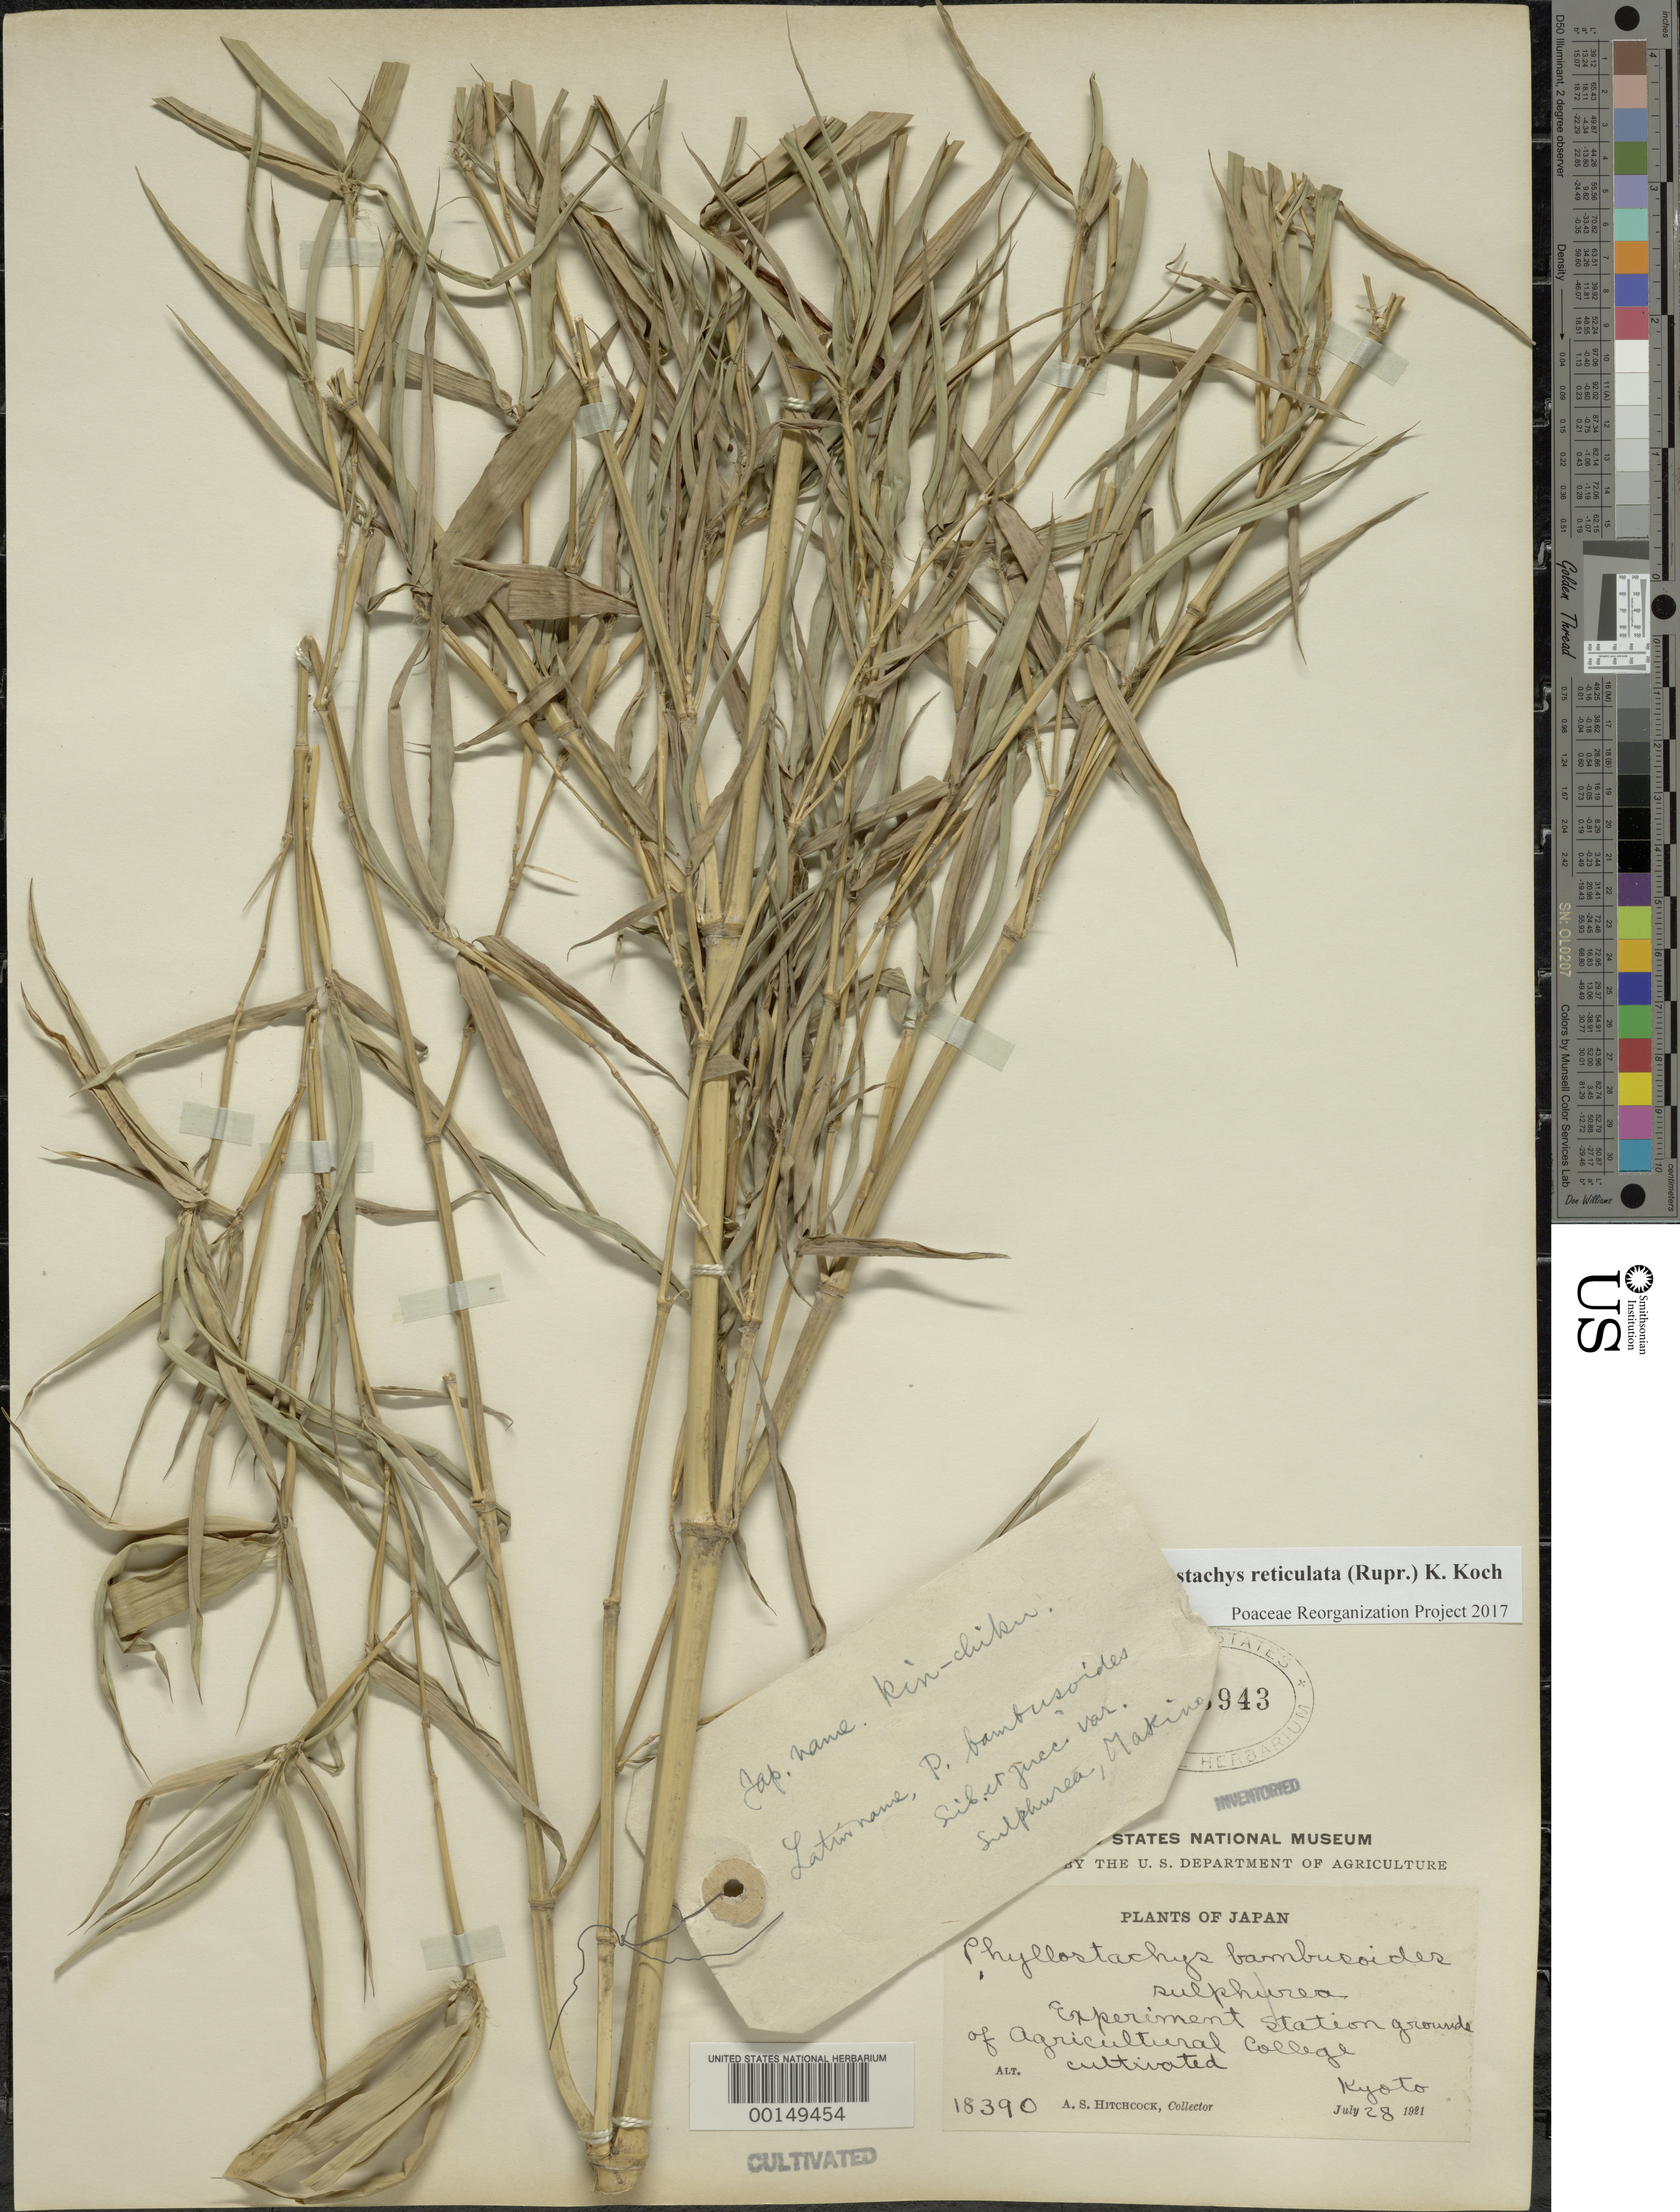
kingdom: Plantae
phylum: Tracheophyta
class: Liliopsida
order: Poales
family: Poaceae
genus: Phyllostachys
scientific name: Phyllostachys reticulata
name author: (Rupr.) K. Koch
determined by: Poaceae Reorganization Project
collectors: A. S. Hitchcock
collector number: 18390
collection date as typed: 28 Jul 1921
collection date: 1921-07-28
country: Japan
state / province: Kyoto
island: Honshu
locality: Experiment station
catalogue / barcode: US 1106943